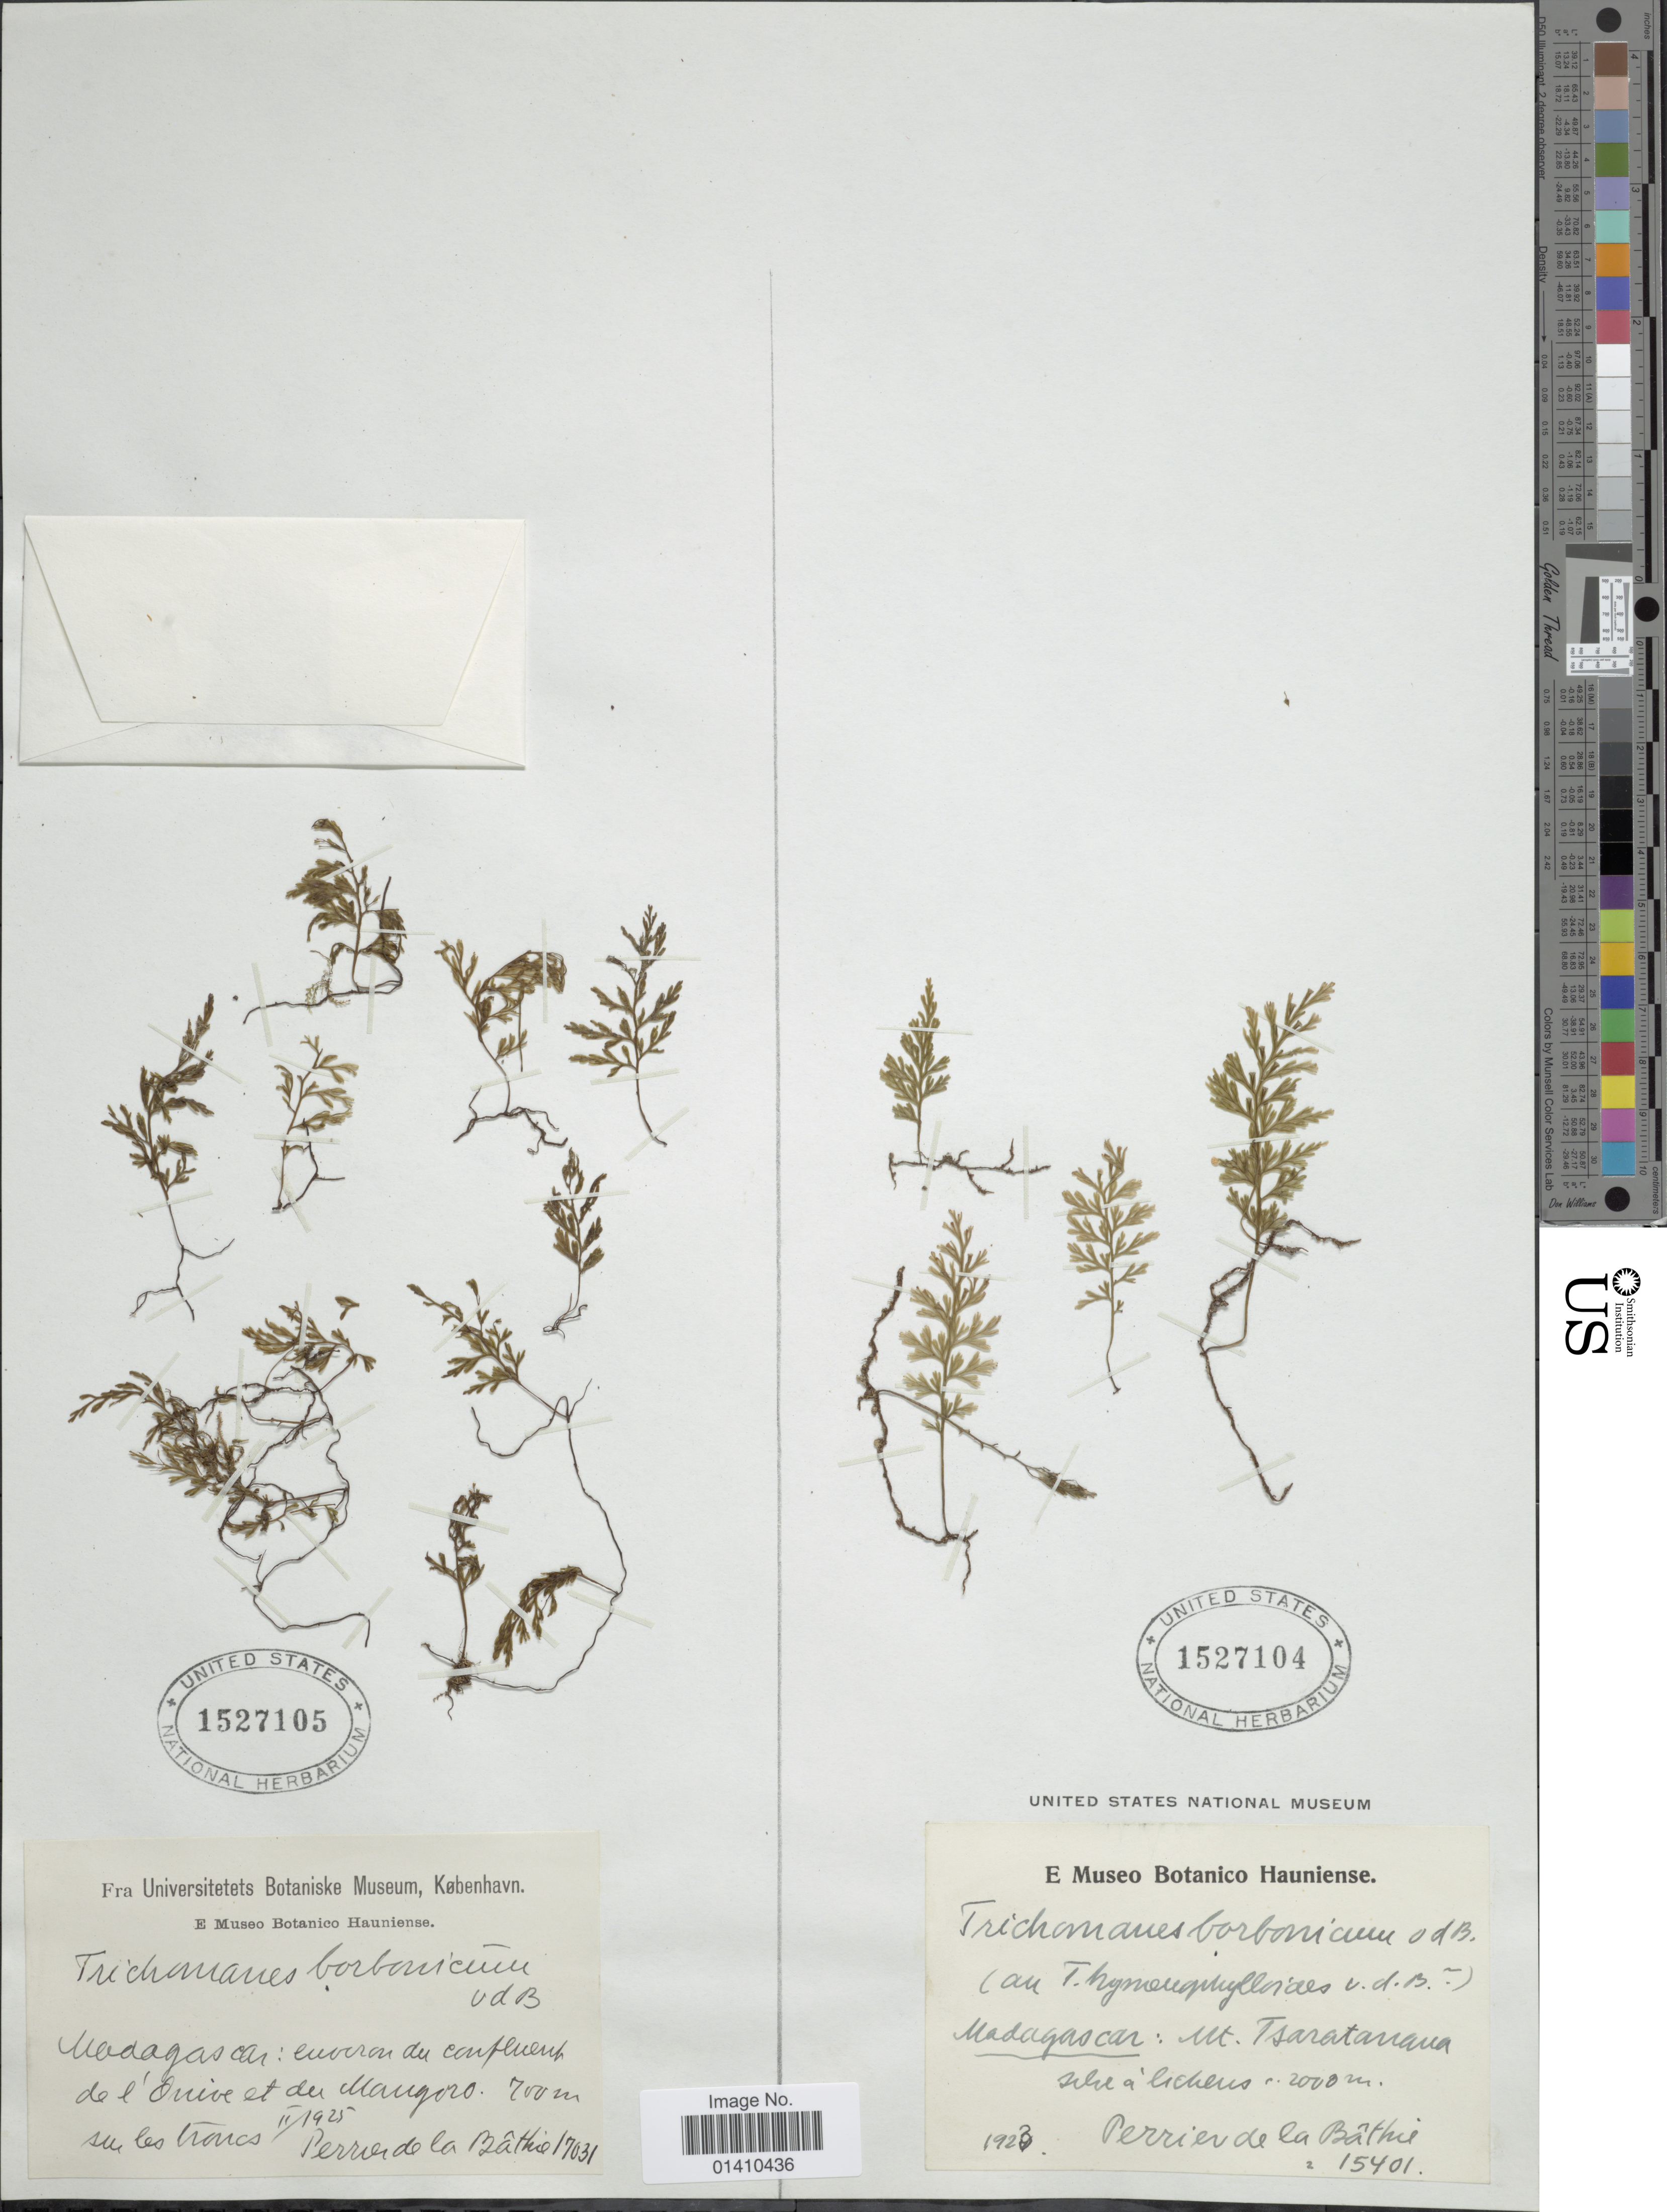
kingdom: Plantae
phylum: Tracheophyta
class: Polypodiopsida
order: Hymenophyllales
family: Hymenophyllaceae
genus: Polyphlebium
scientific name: Polyphlebium borbonicum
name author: (Bosch) Ebihara & Dubuisson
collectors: E. Perrier de la Bâthie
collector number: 17031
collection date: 1925-02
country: Madagascar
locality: environ du confluent de lOnive et du Mangoro.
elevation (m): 700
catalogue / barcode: US 1527105